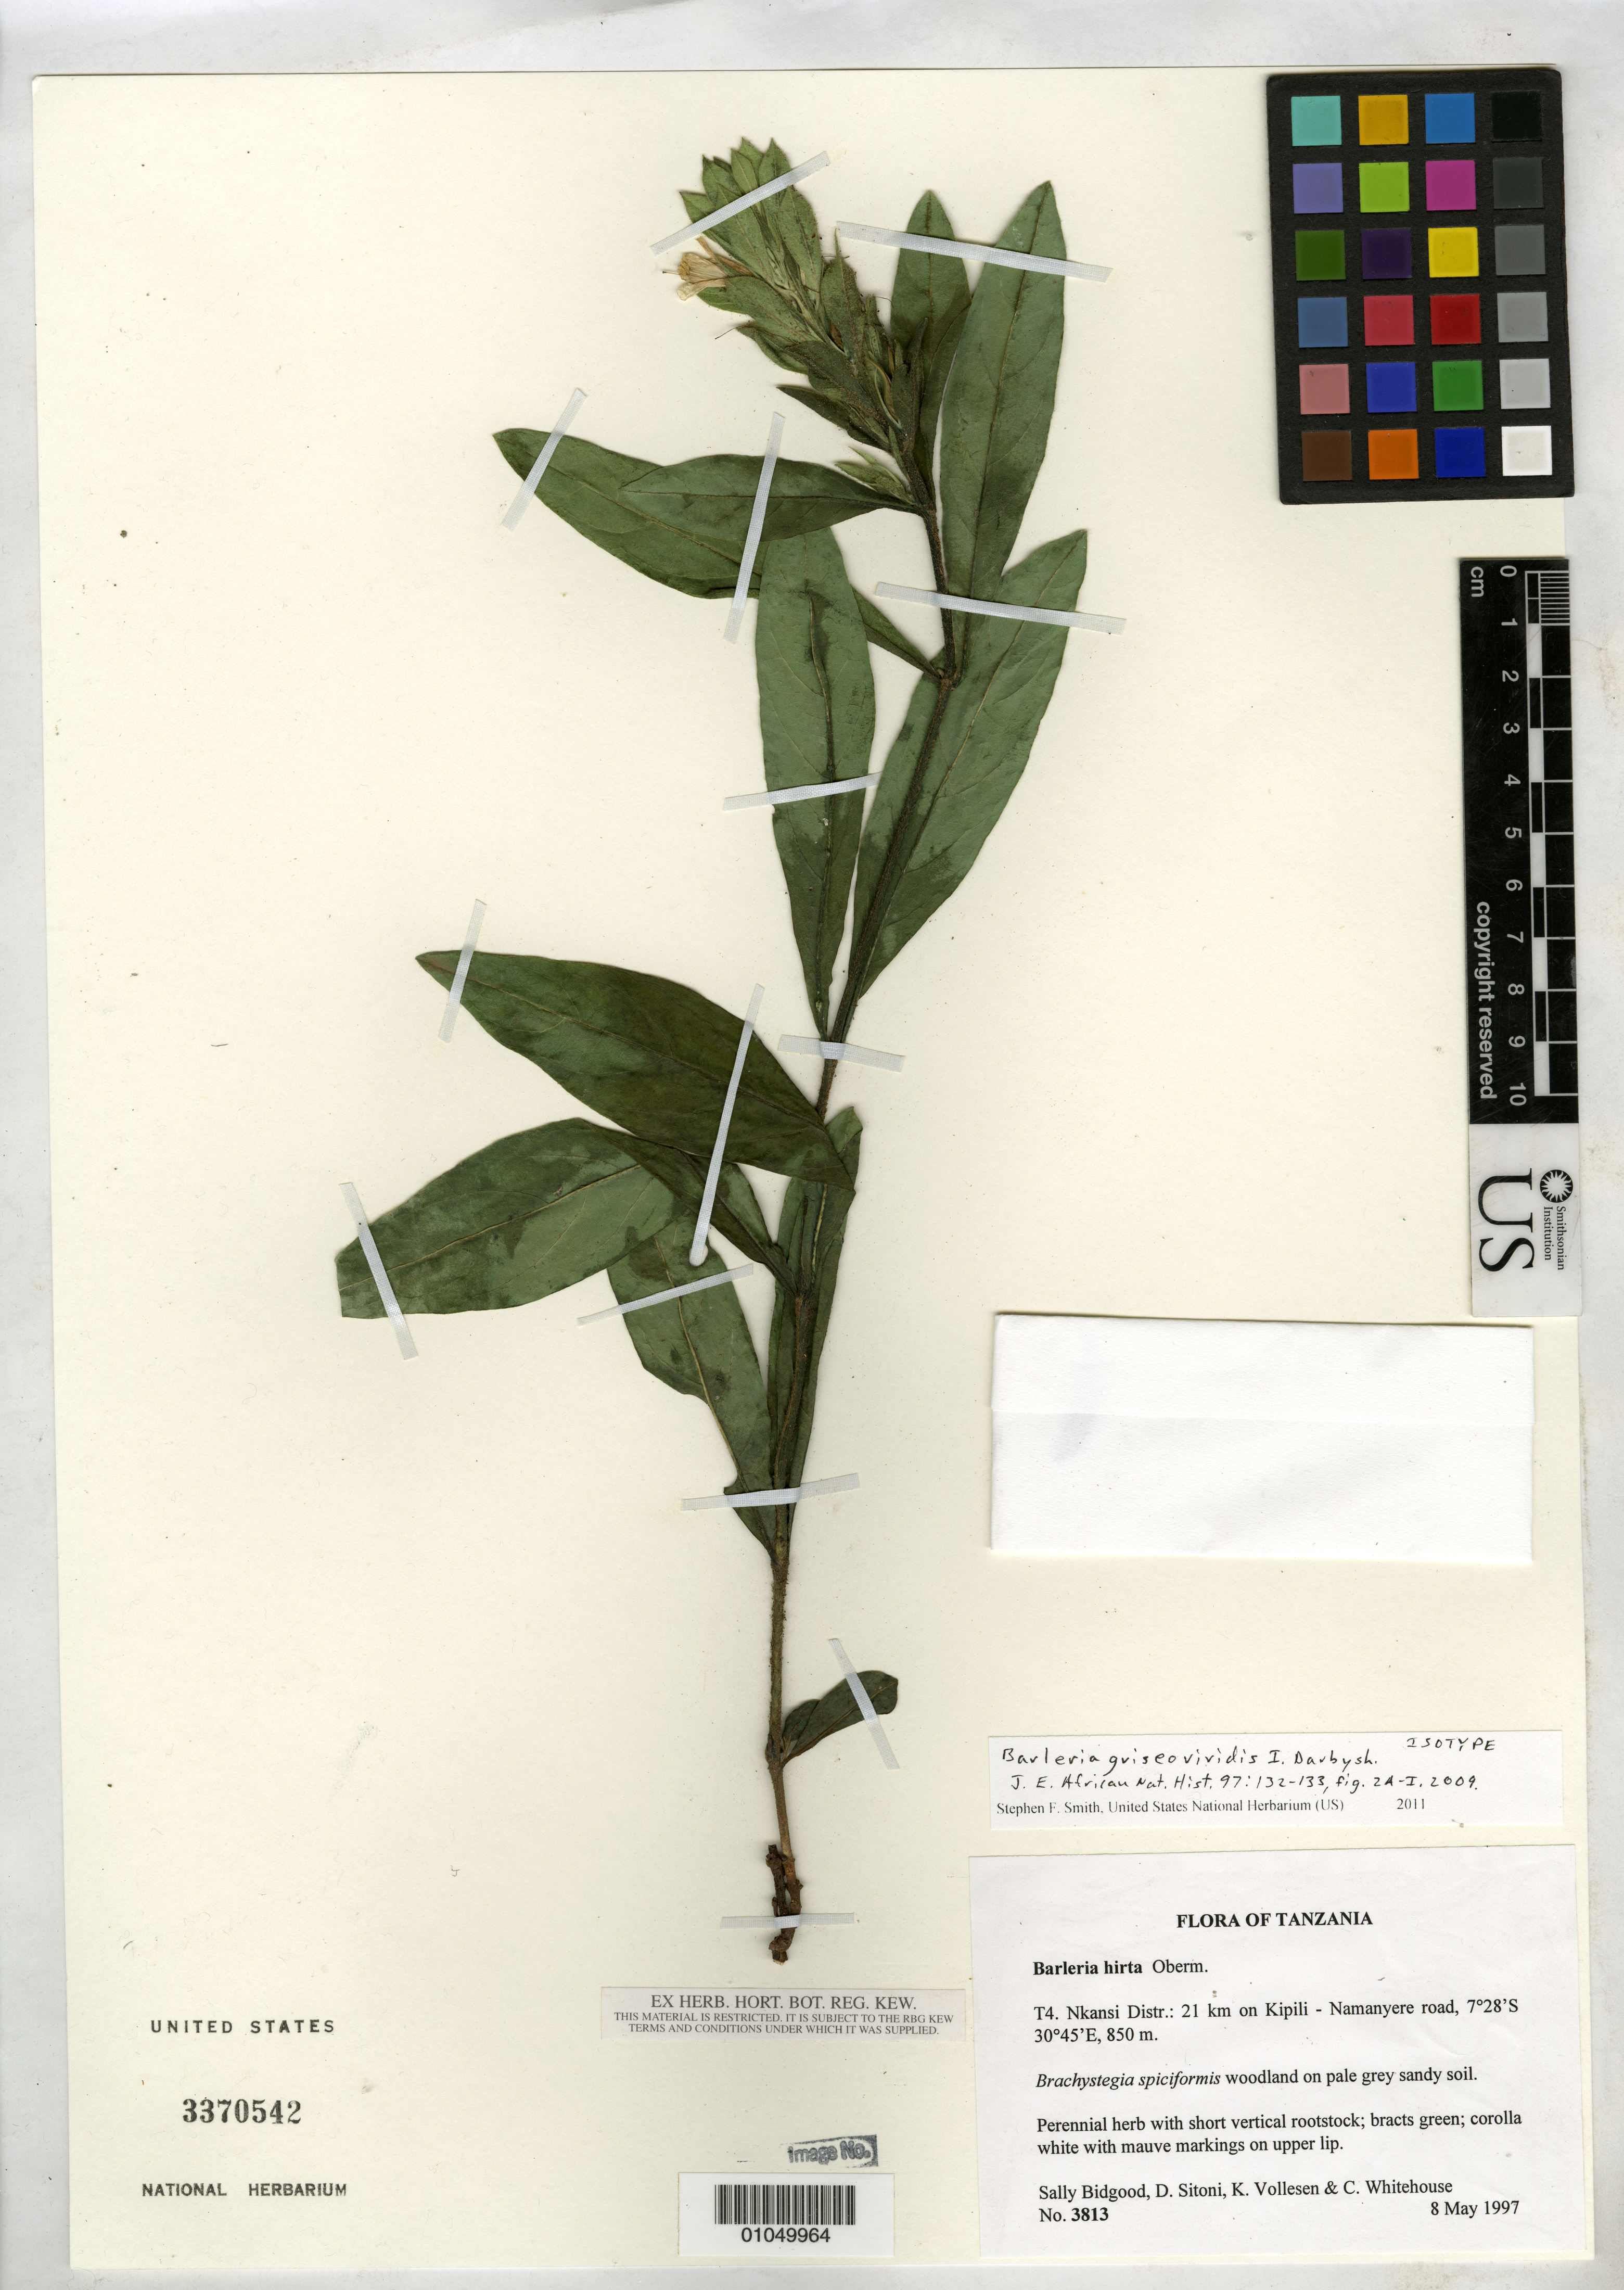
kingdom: Plantae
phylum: Tracheophyta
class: Magnoliopsida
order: Lamiales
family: Acanthaceae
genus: Barleria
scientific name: Barleria griseoviridis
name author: I. Darbysh.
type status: Isotype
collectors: S. Bidgood & et al.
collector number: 3813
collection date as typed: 08 May 1997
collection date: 1997-05-08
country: Tanzania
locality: T4. Nkansi Distr.: 21 km on Kipili - Namanyere road.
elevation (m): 850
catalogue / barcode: US 3370542